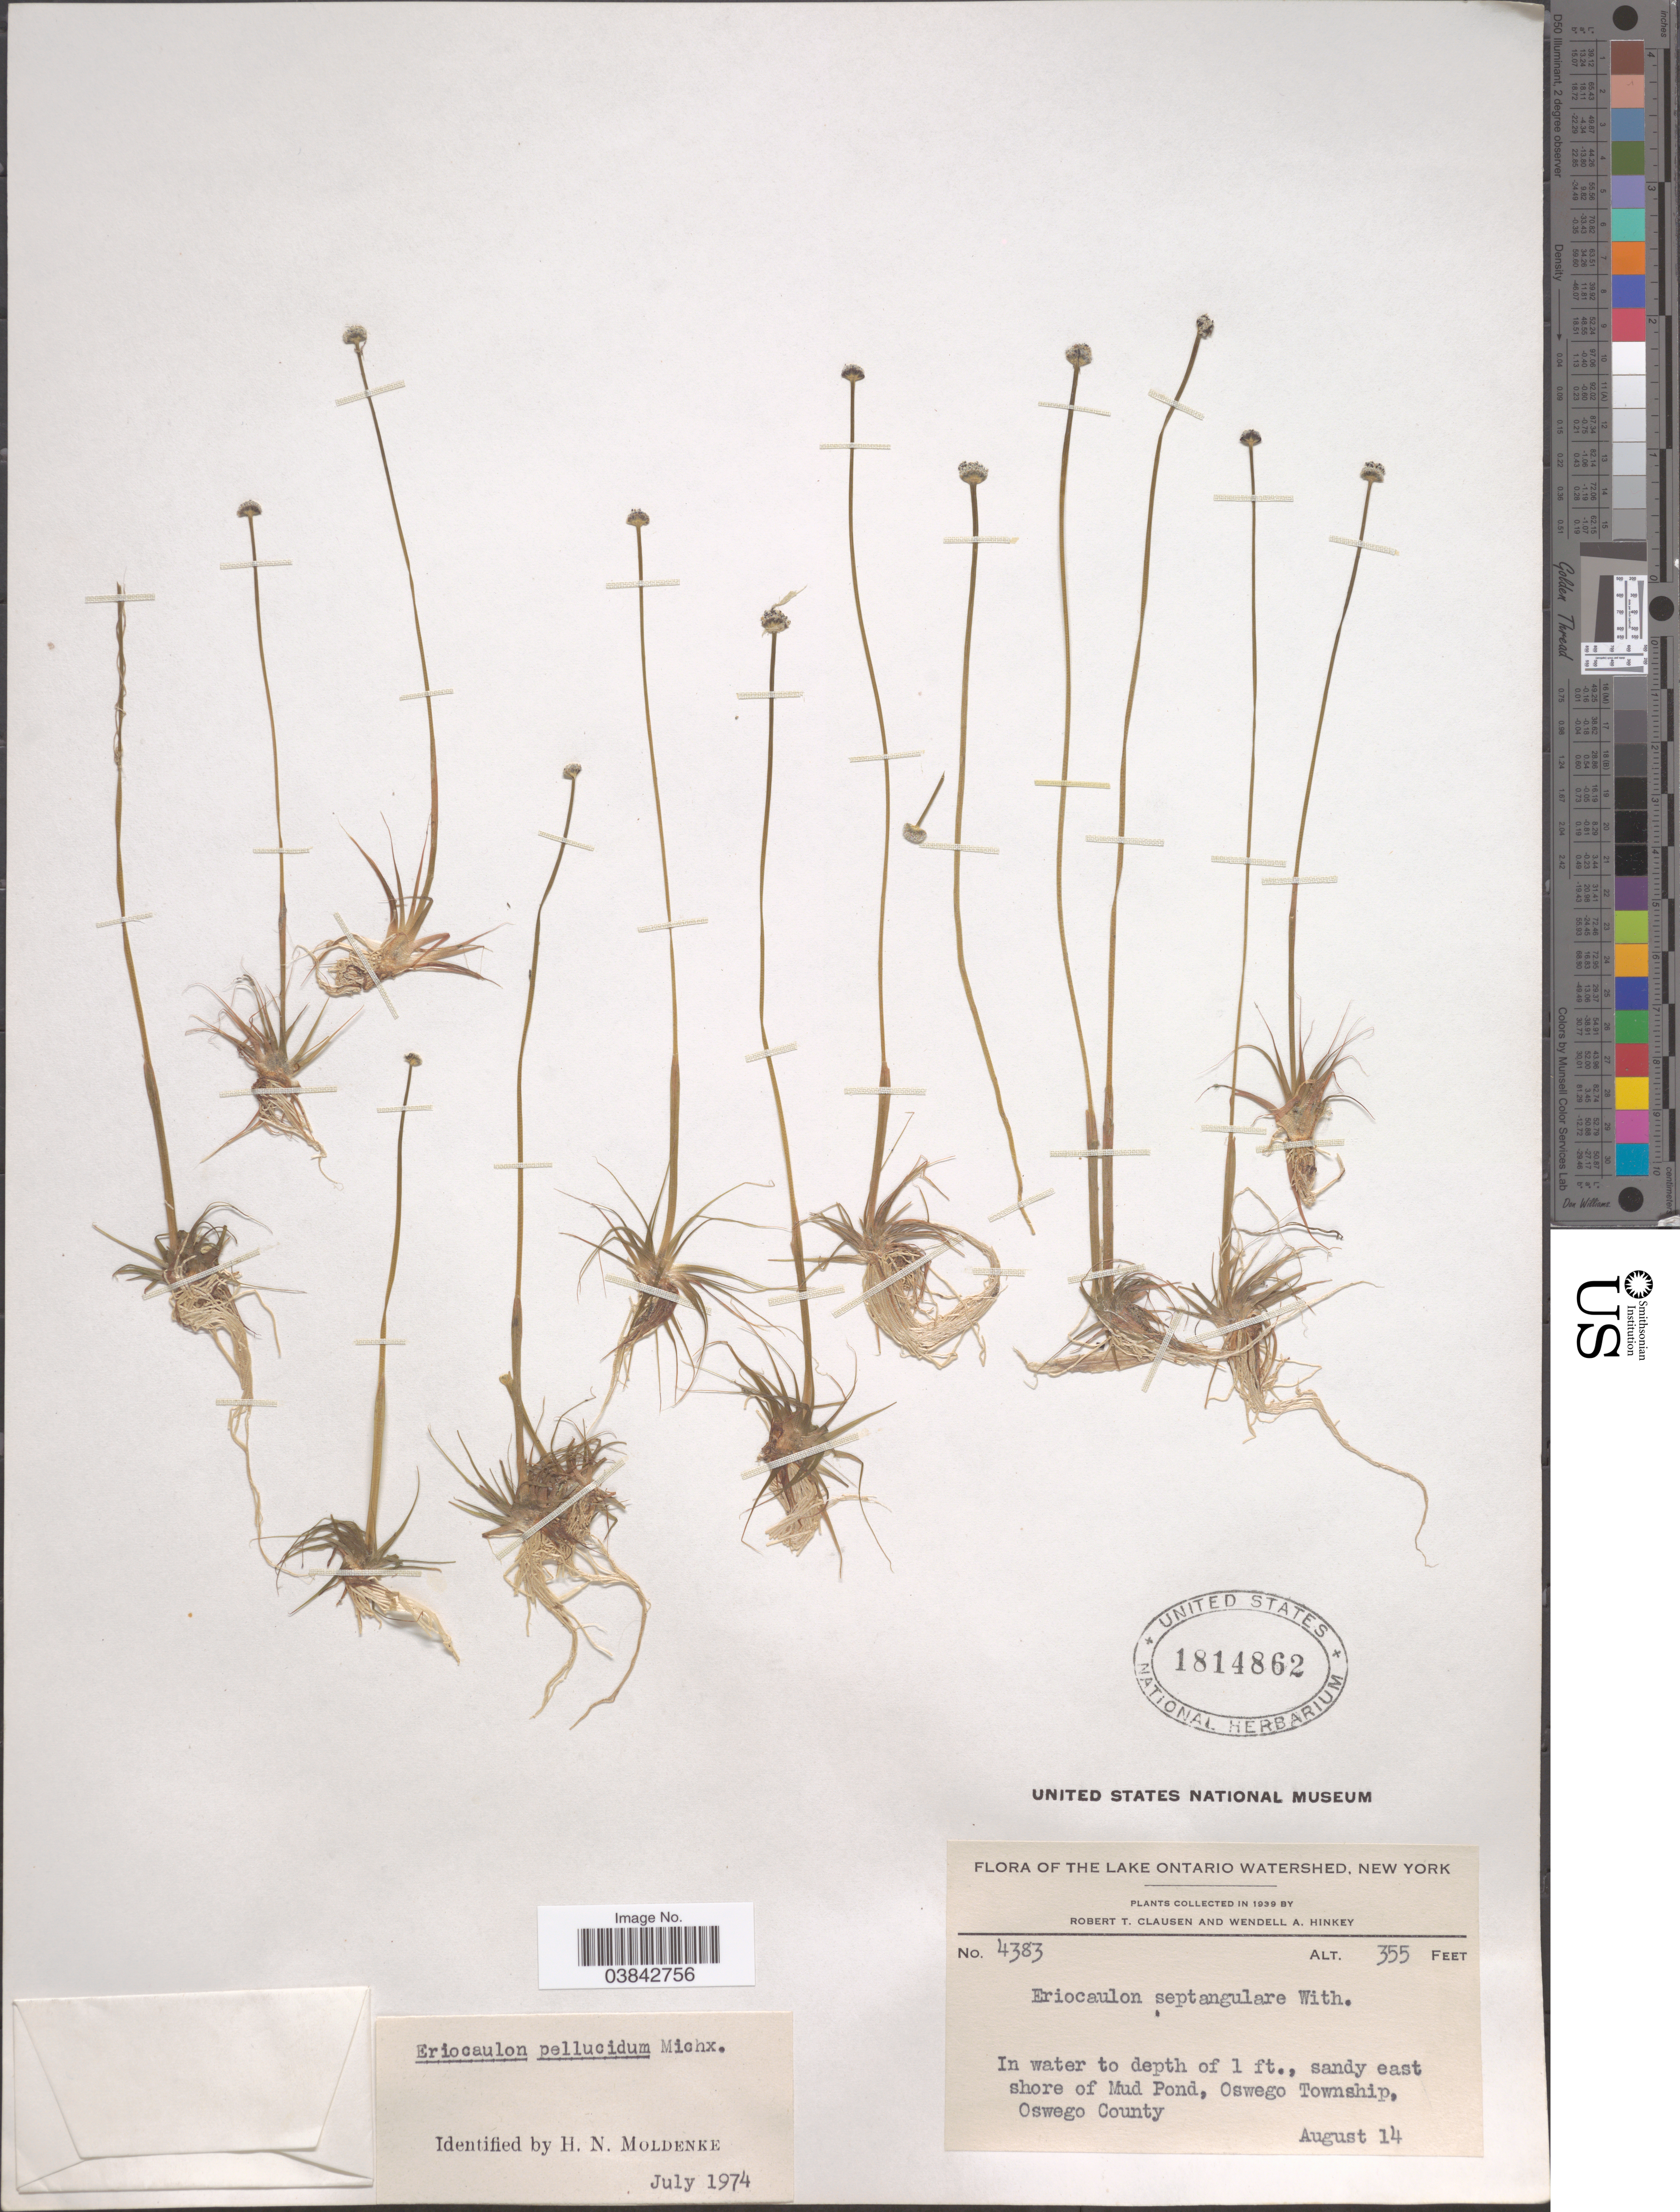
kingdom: Plantae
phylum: Tracheophyta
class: Liliopsida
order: Poales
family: Eriocaulaceae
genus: Eriocaulon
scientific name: Eriocaulon aquaticum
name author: (Hill) Druce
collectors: R. T. Clausen & W. Hinkey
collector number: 4383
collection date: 1939-08-14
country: United States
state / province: New York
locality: The Lake Ontario Watershed. Sandy east shore of Mud Pond, Oswego Township, Oswego County.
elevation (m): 108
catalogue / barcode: US 1814862